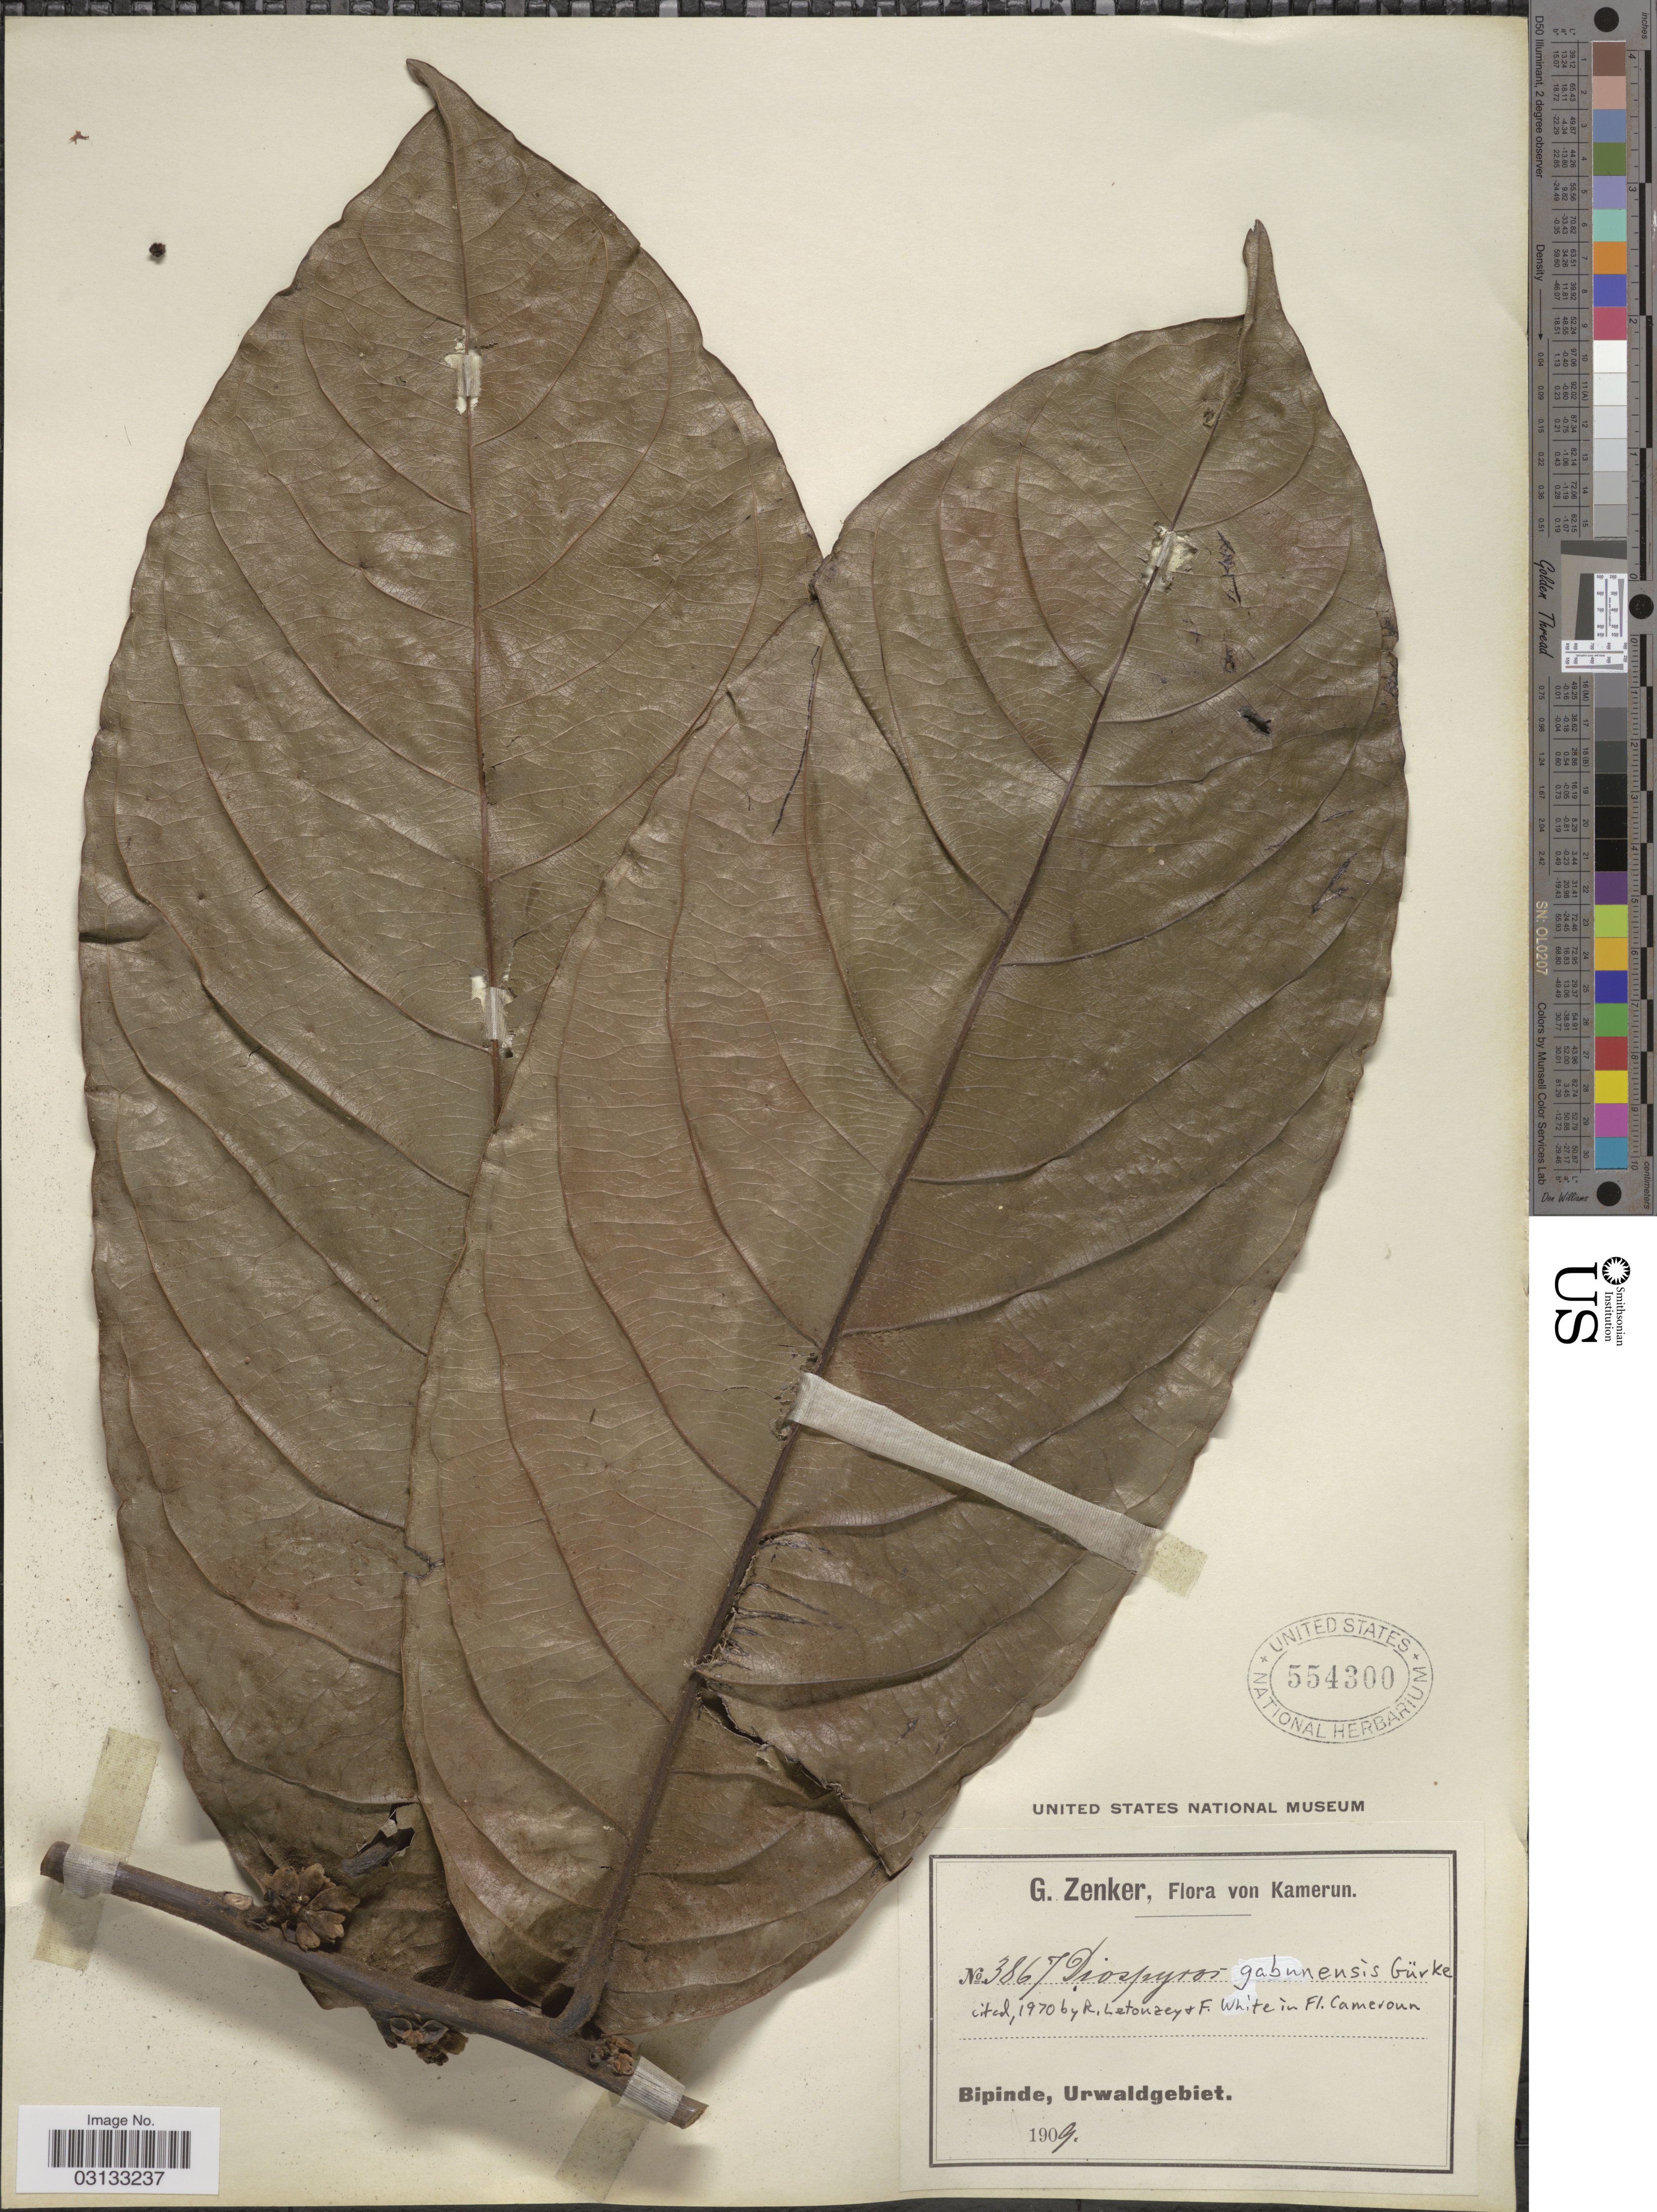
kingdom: Plantae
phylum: Tracheophyta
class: Magnoliopsida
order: Ericales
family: Ebenaceae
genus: Diospyros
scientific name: Diospyros gabunensis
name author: Gürke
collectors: G. A. Zenker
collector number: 3867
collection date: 1909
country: Cameroon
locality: Bipinde, Urwaldgebiet.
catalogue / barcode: US 554300